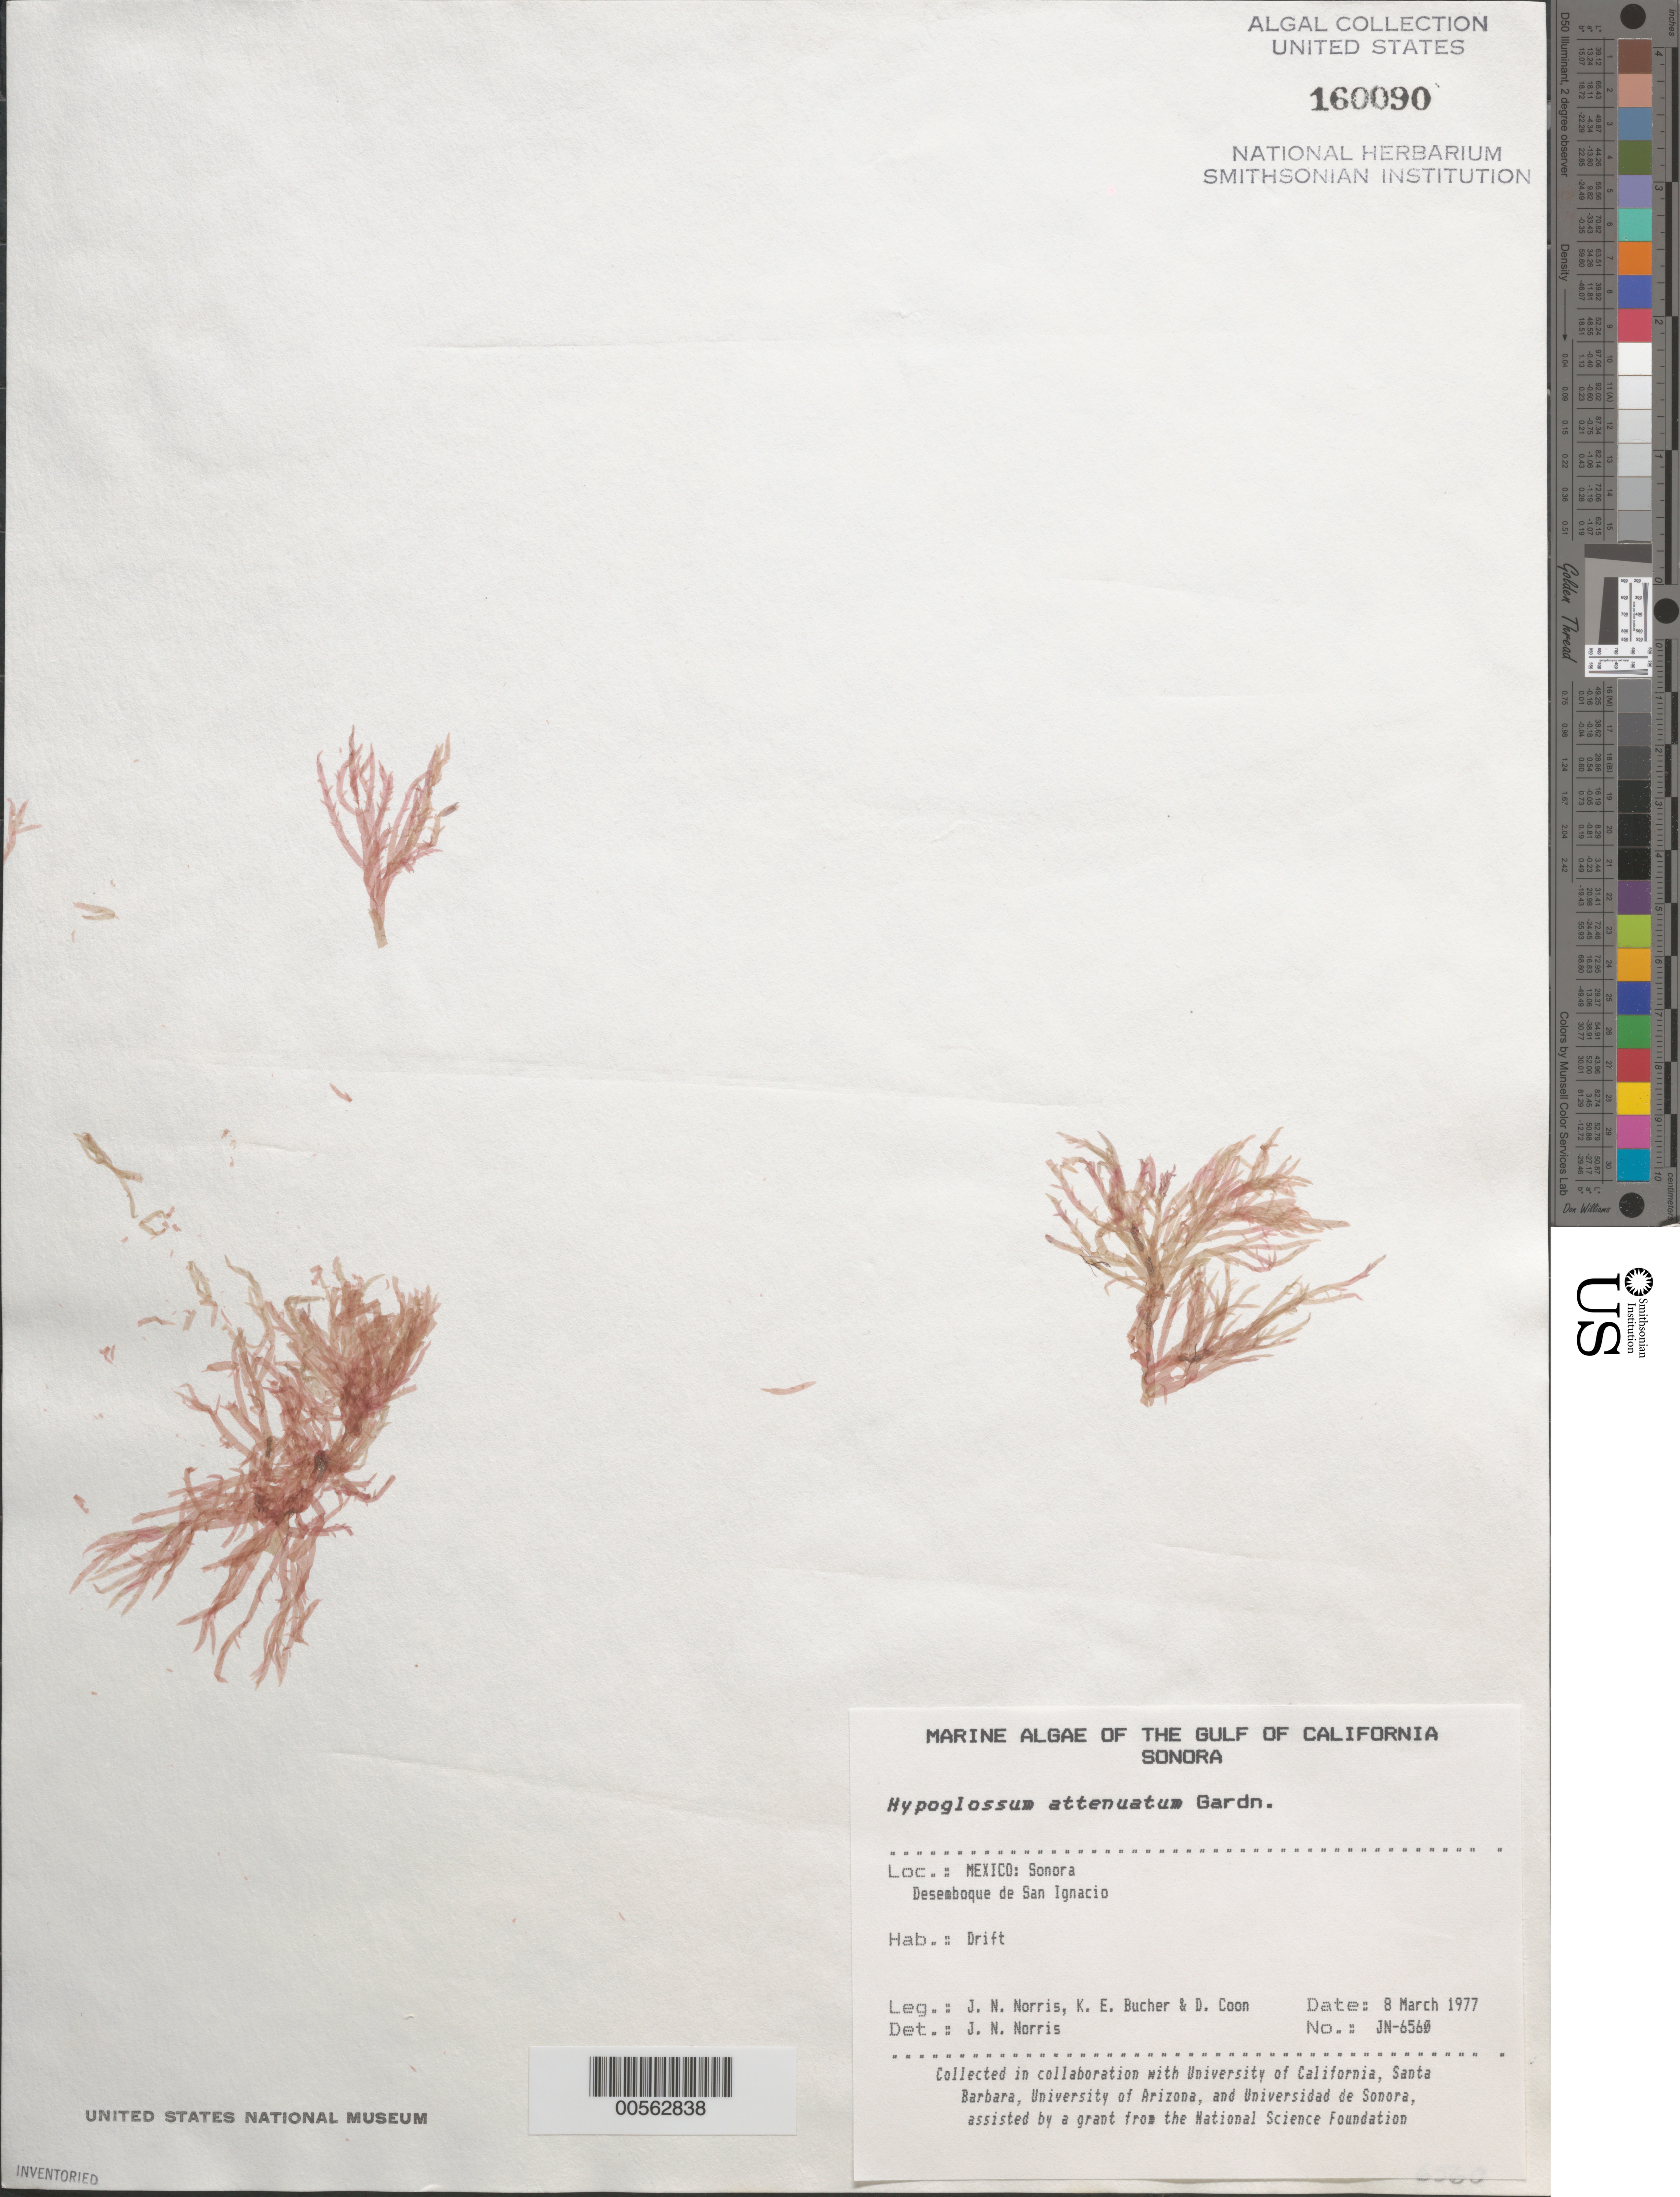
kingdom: Plantae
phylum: Rhodophyta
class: Florideophyceae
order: Ceramiales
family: Delesseriaceae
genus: Hypoglossum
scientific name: Hypoglossum attenuatum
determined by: Norris, James N.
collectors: J. N. Norris, K. E. Bucher & D. Coon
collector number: JN-6560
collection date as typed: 08 Mar 1977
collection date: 1977-03-08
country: Mexico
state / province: Sonora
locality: Desemboque de San Ignacio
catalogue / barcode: US 160090